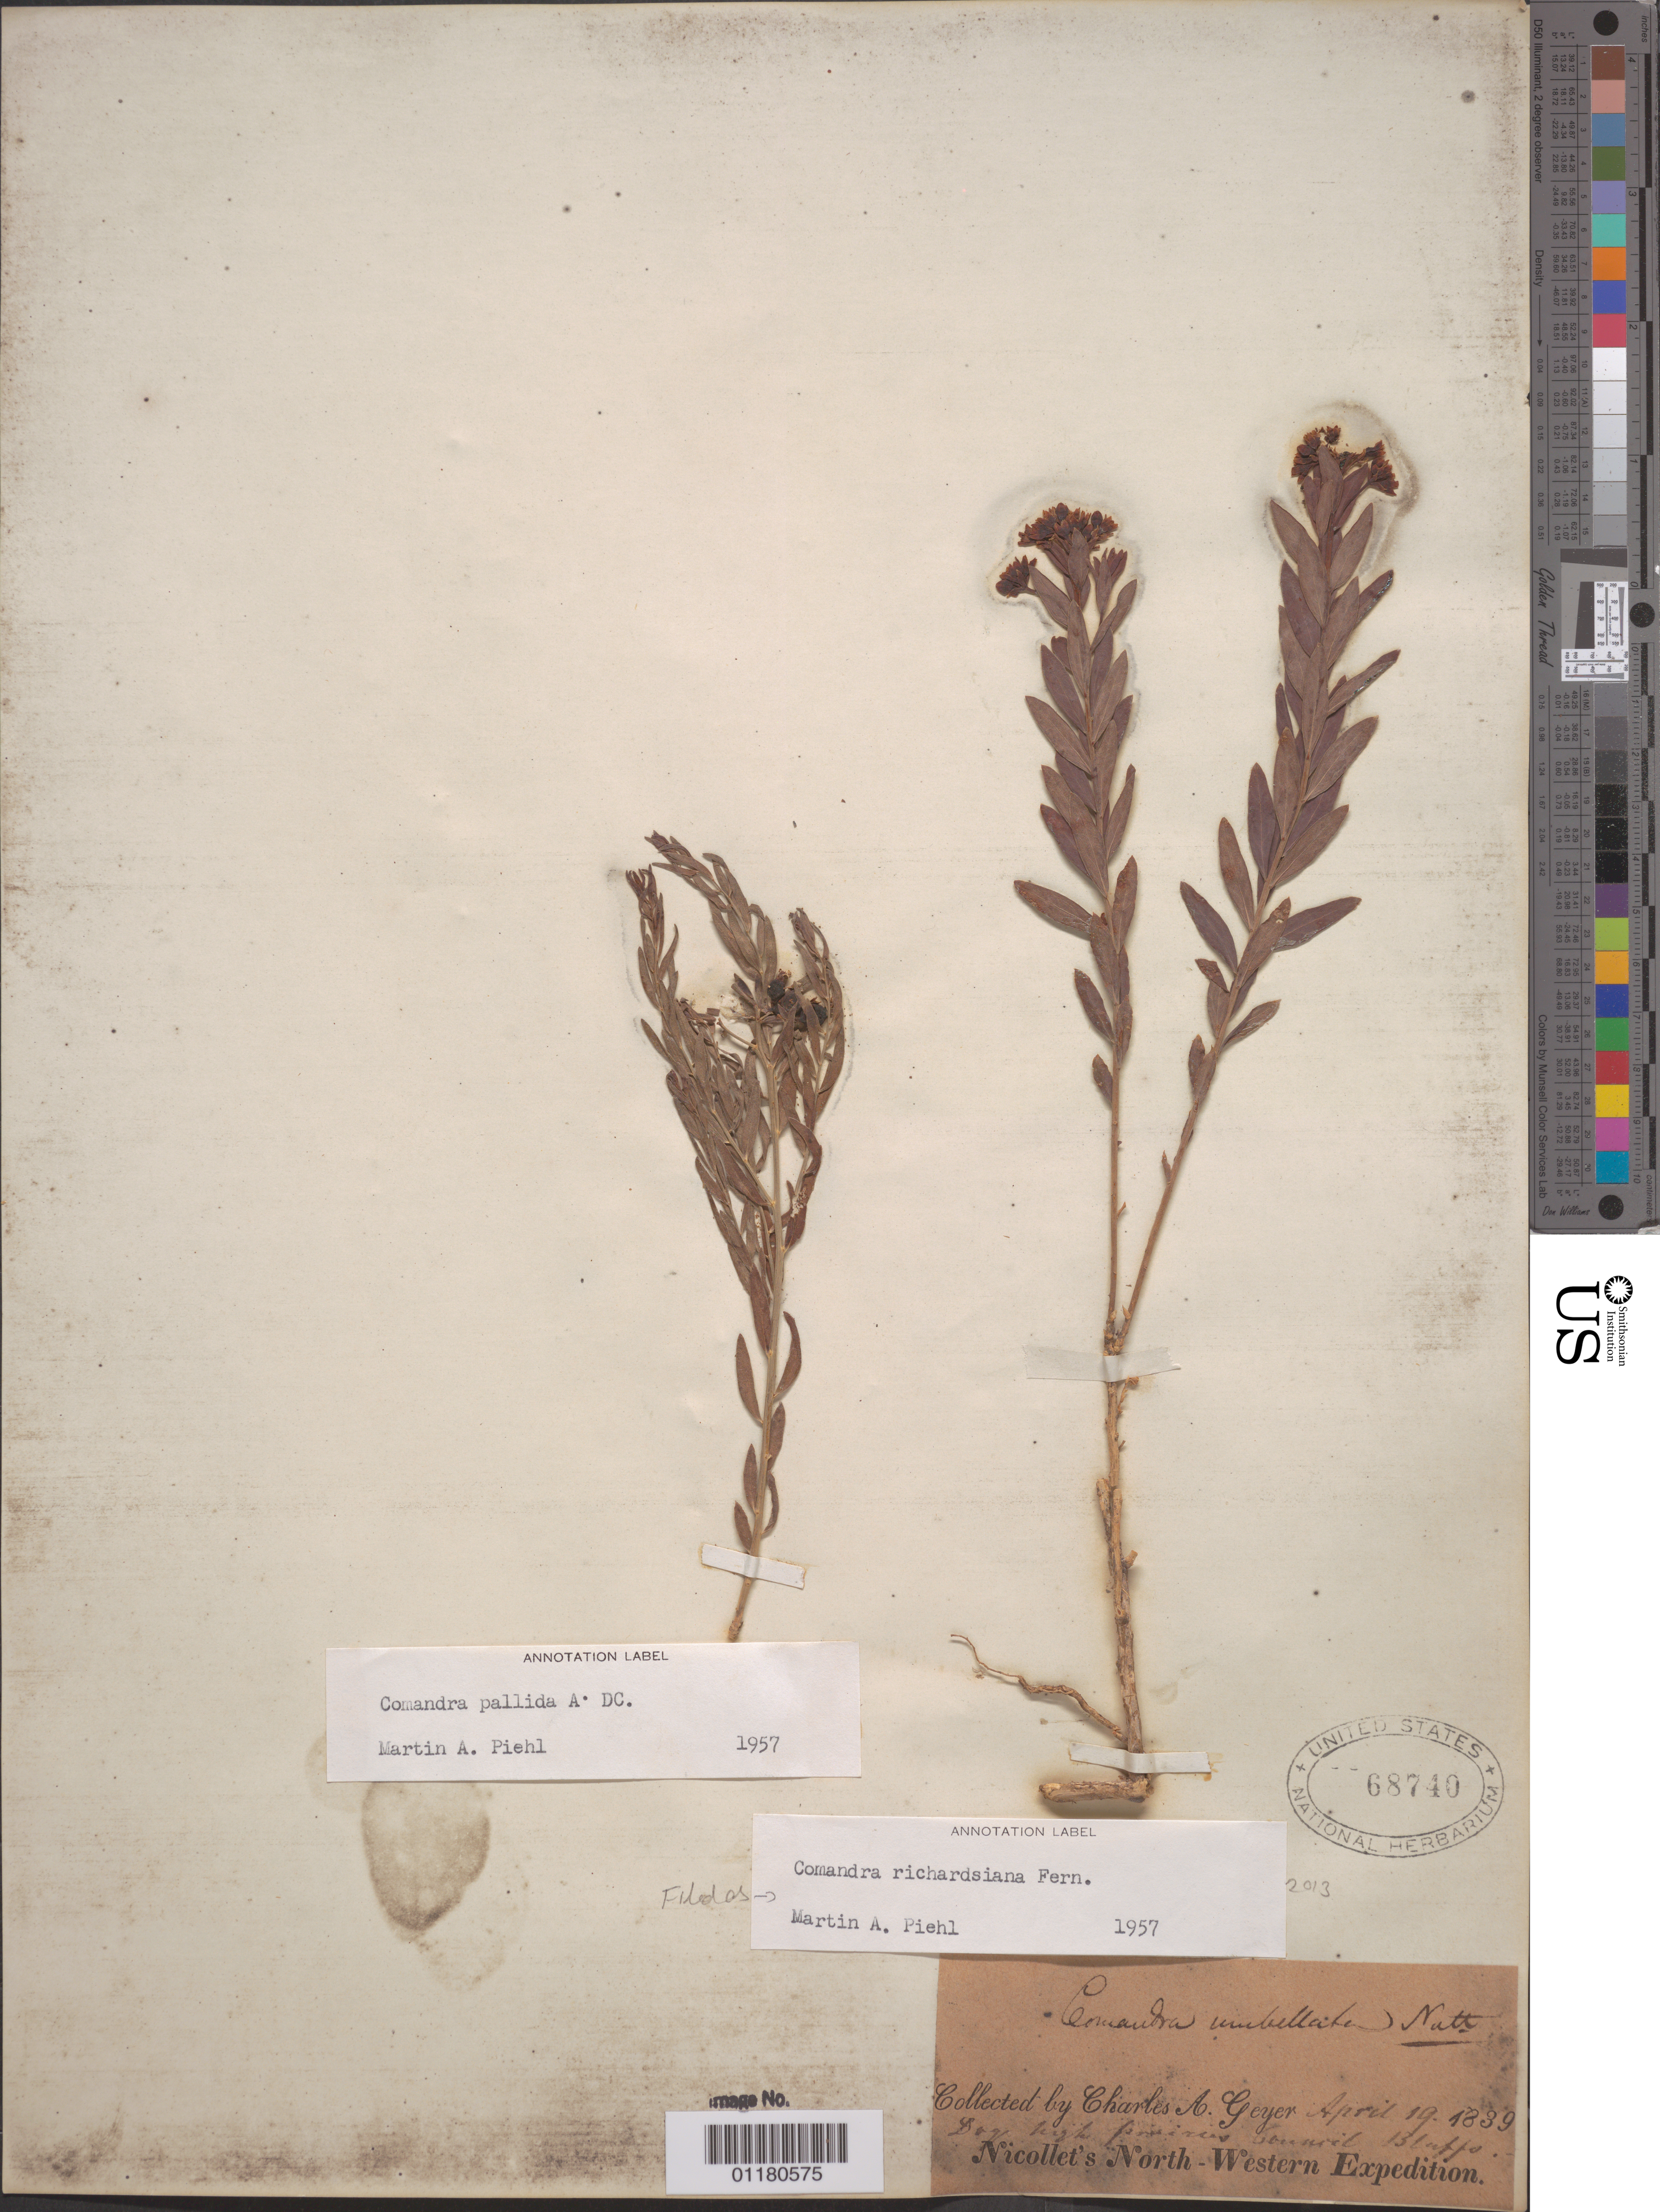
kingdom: Plantae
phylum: Tracheophyta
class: Magnoliopsida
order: Santalales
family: Comandraceae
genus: Comandra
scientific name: Comandra richardsiana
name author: Fernald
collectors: C. A. Geyer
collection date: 1839-04-19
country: United States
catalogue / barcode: US 68740